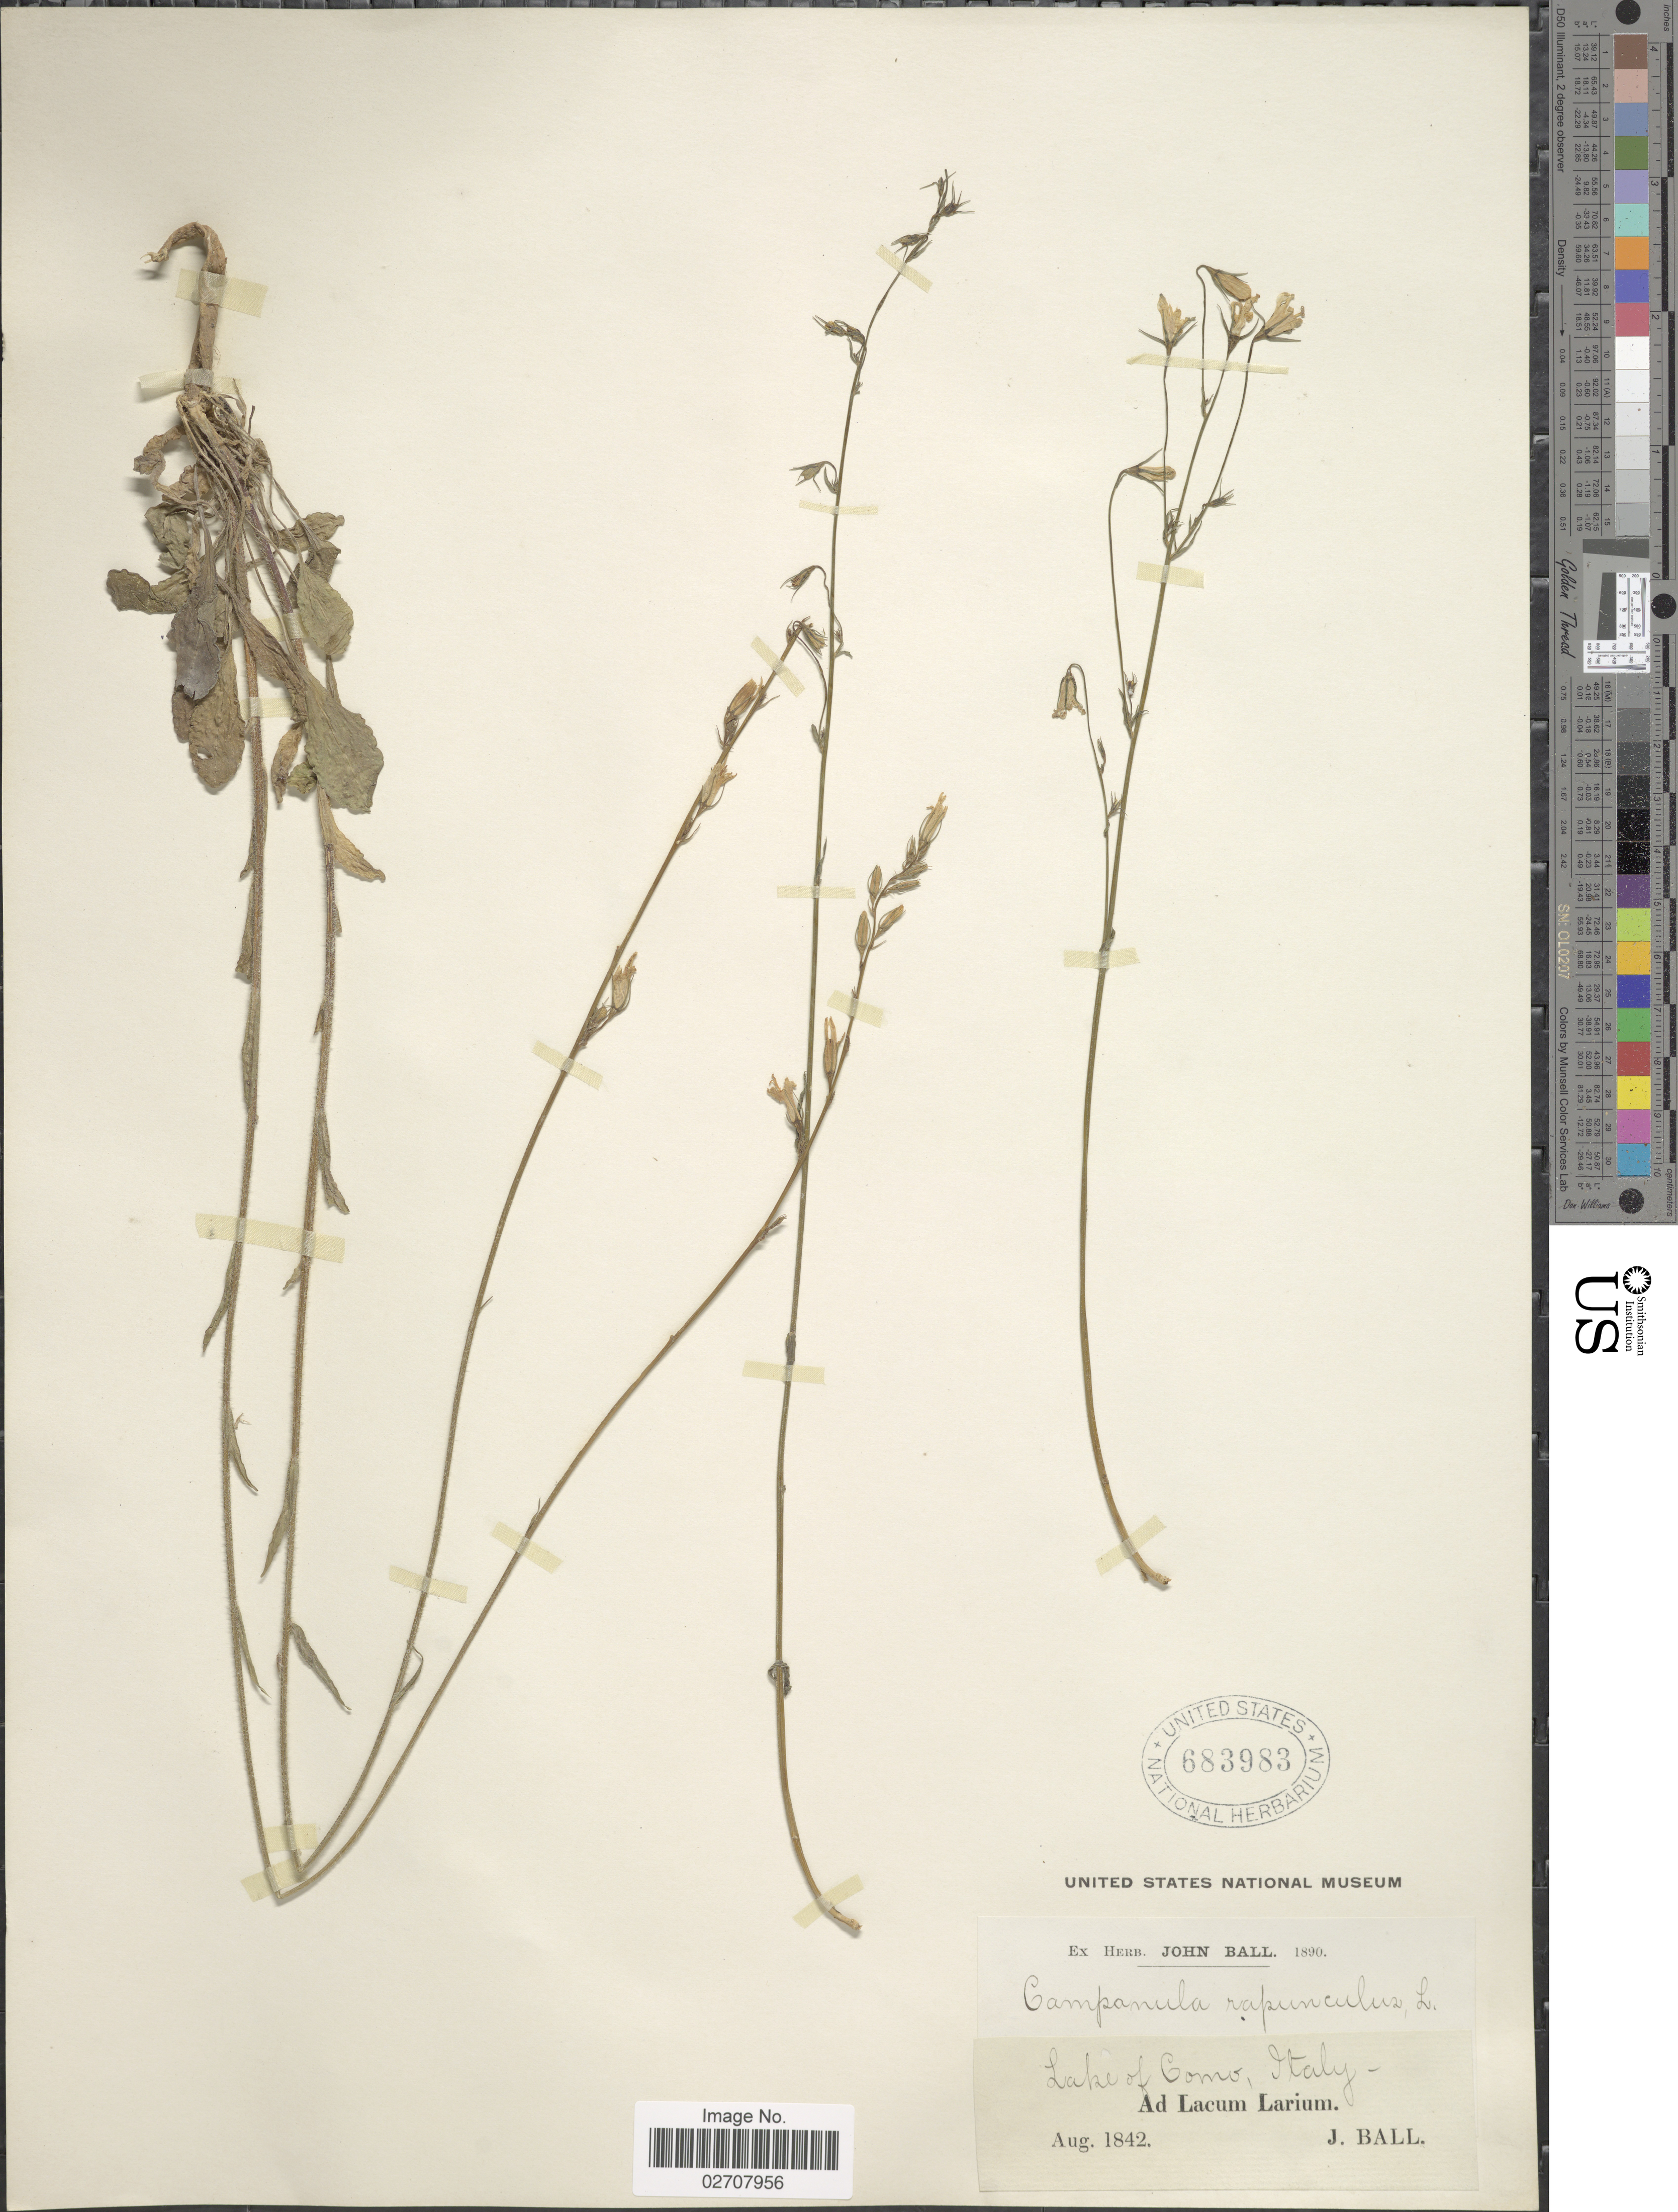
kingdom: Plantae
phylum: Tracheophyta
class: Magnoliopsida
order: Asterales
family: Campanulaceae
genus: Campanula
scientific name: Campanula rapunculus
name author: L.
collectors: J. Ball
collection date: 1842-08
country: Italy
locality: Lake of Como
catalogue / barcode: US 683983